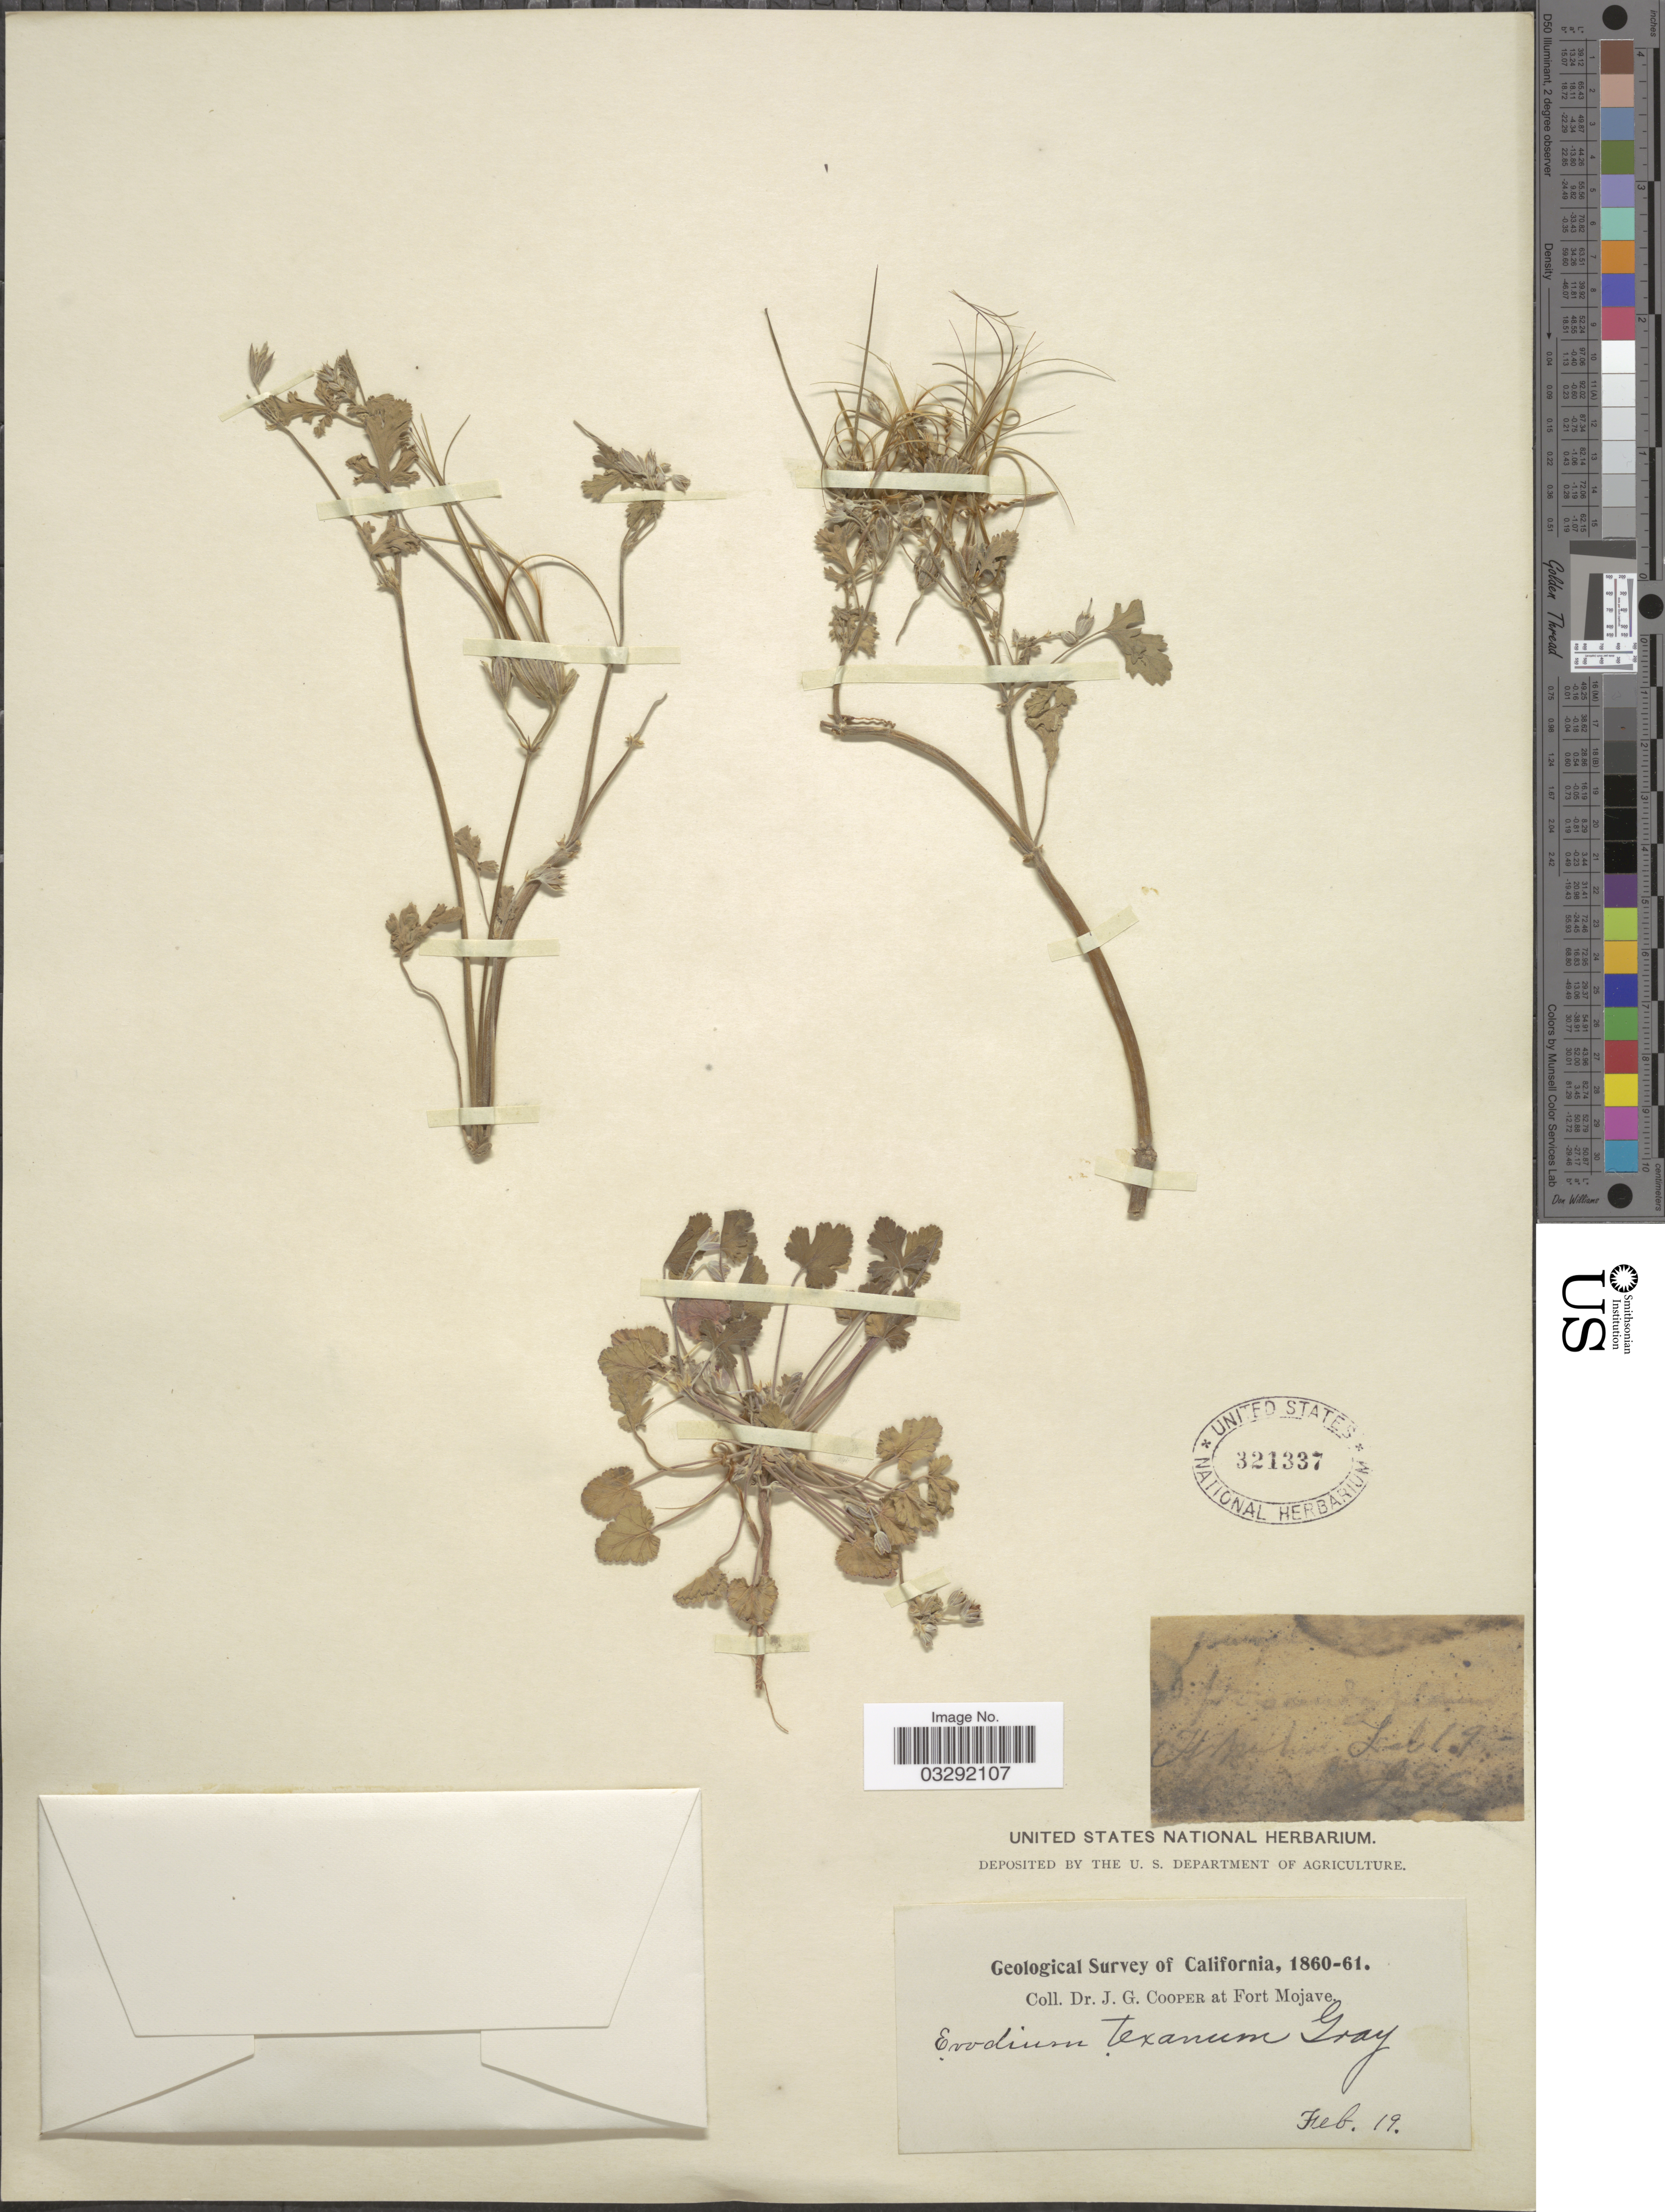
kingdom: Plantae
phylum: Tracheophyta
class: Magnoliopsida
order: Geraniales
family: Geraniaceae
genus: Erodium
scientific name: Erodium texanum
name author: A. Gray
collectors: J. G. Cooper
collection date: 1860-02-19/1861-02-19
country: United States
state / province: California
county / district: San Bernardino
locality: Fort Mojave.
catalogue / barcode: US 321337